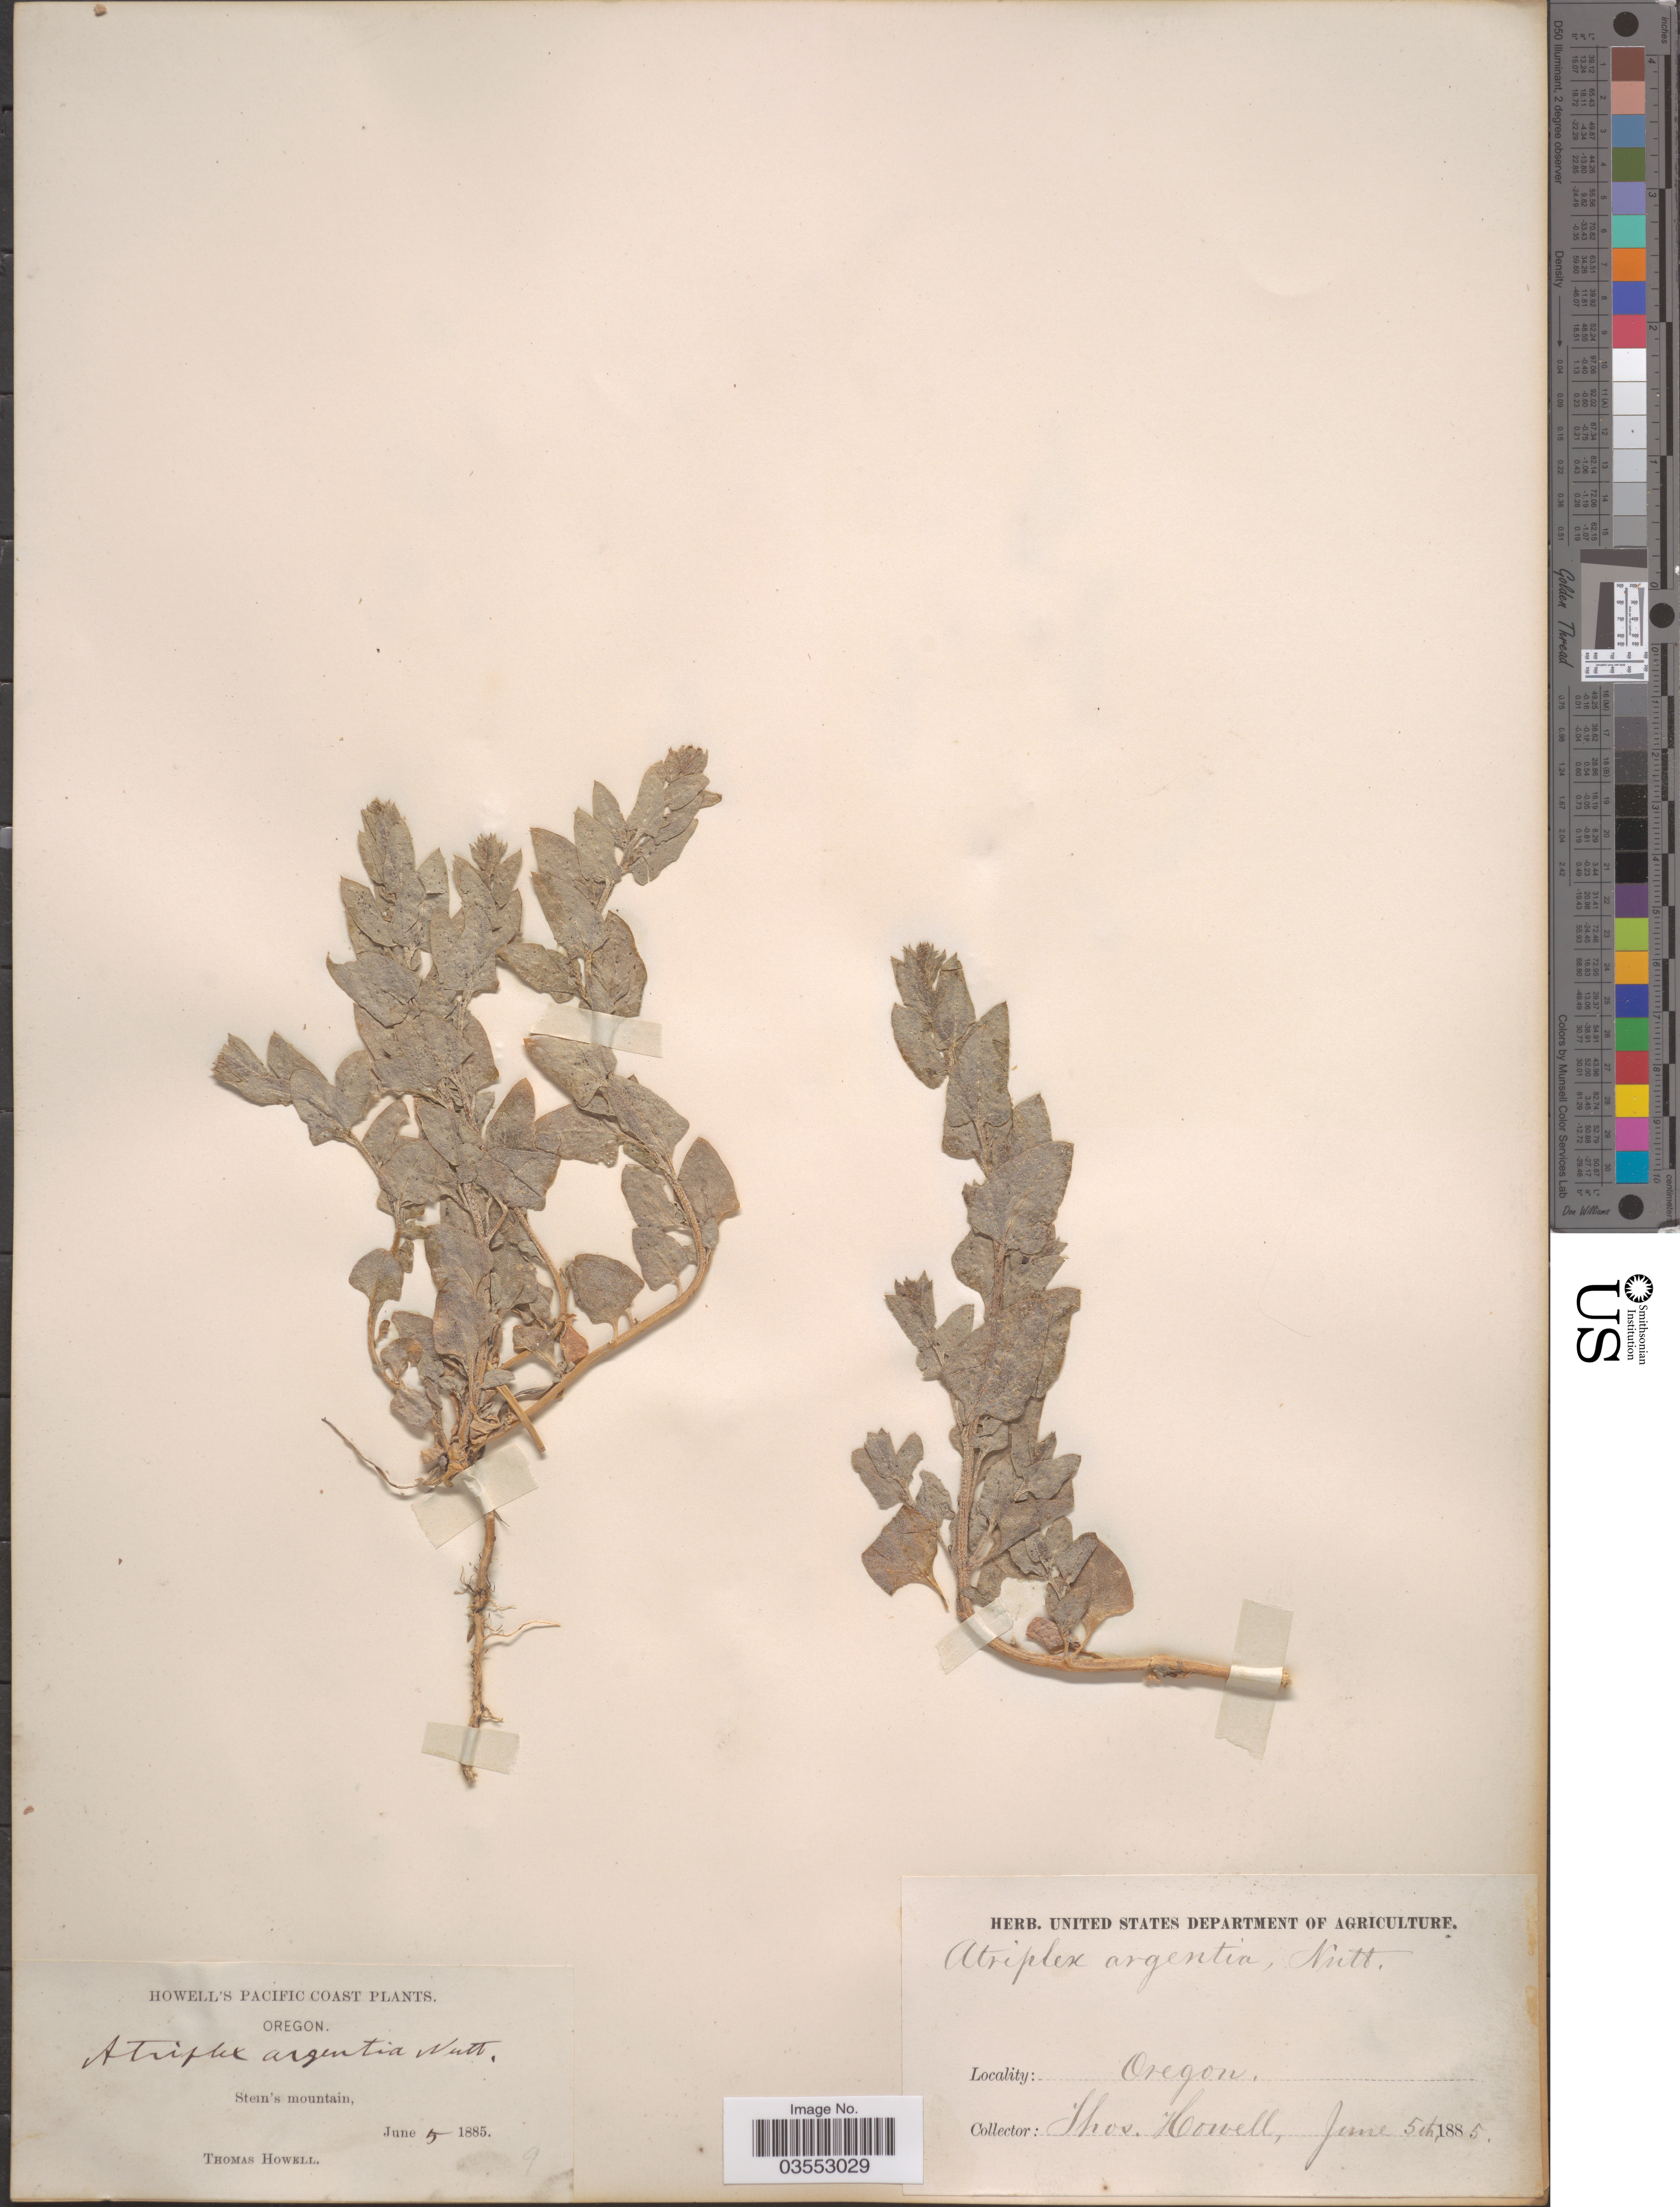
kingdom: Plantae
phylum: Tracheophyta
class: Magnoliopsida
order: Caryophyllales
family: Amaranthaceae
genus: Atriplex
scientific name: Atriplex truncata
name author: (Torr. ex S. Watson) A. Gray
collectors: T. Howell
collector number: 9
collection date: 1885-06-05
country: United States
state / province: Oregon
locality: Pacific Coast. Stein's mountain.